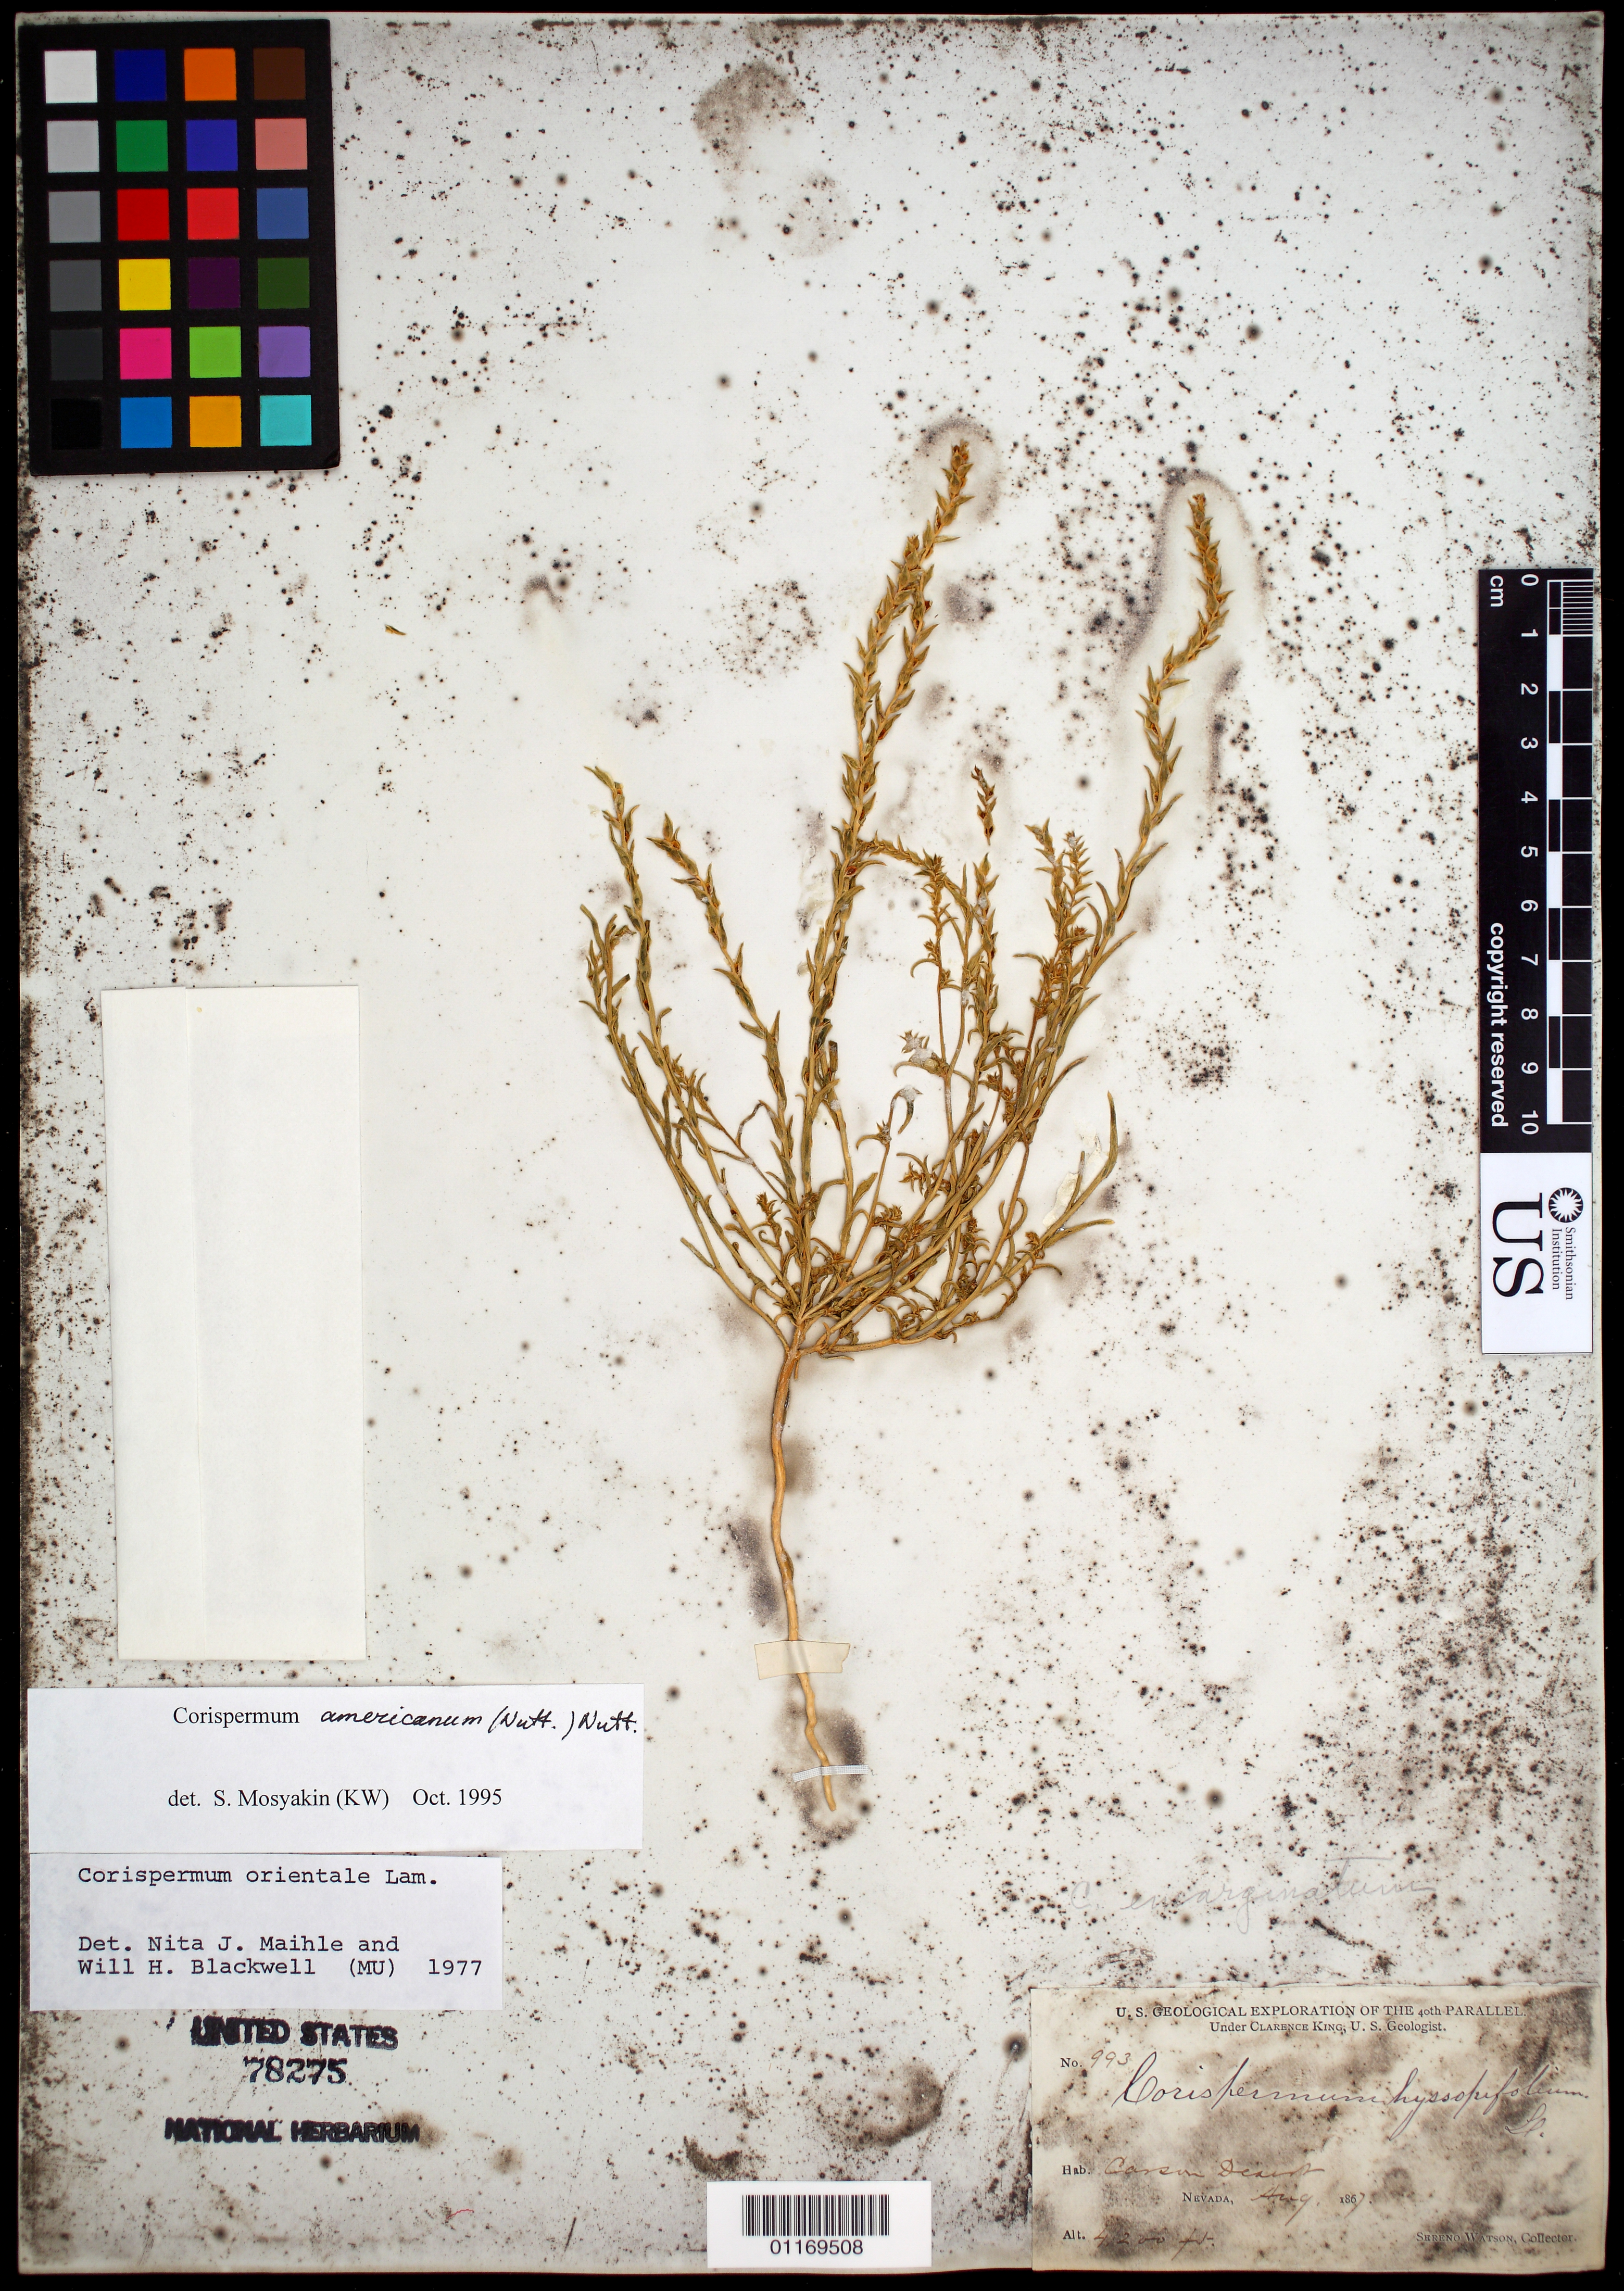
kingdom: Plantae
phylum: Tracheophyta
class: Magnoliopsida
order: Caryophyllales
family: Amaranthaceae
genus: Corispermum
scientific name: Corispermum americanum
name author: (Nutt.) Nutt.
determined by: Mosyakin, S.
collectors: S. Watson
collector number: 993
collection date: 1867-08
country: United States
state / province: Nevada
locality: Carson Desert.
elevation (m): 1280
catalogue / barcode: US 78275